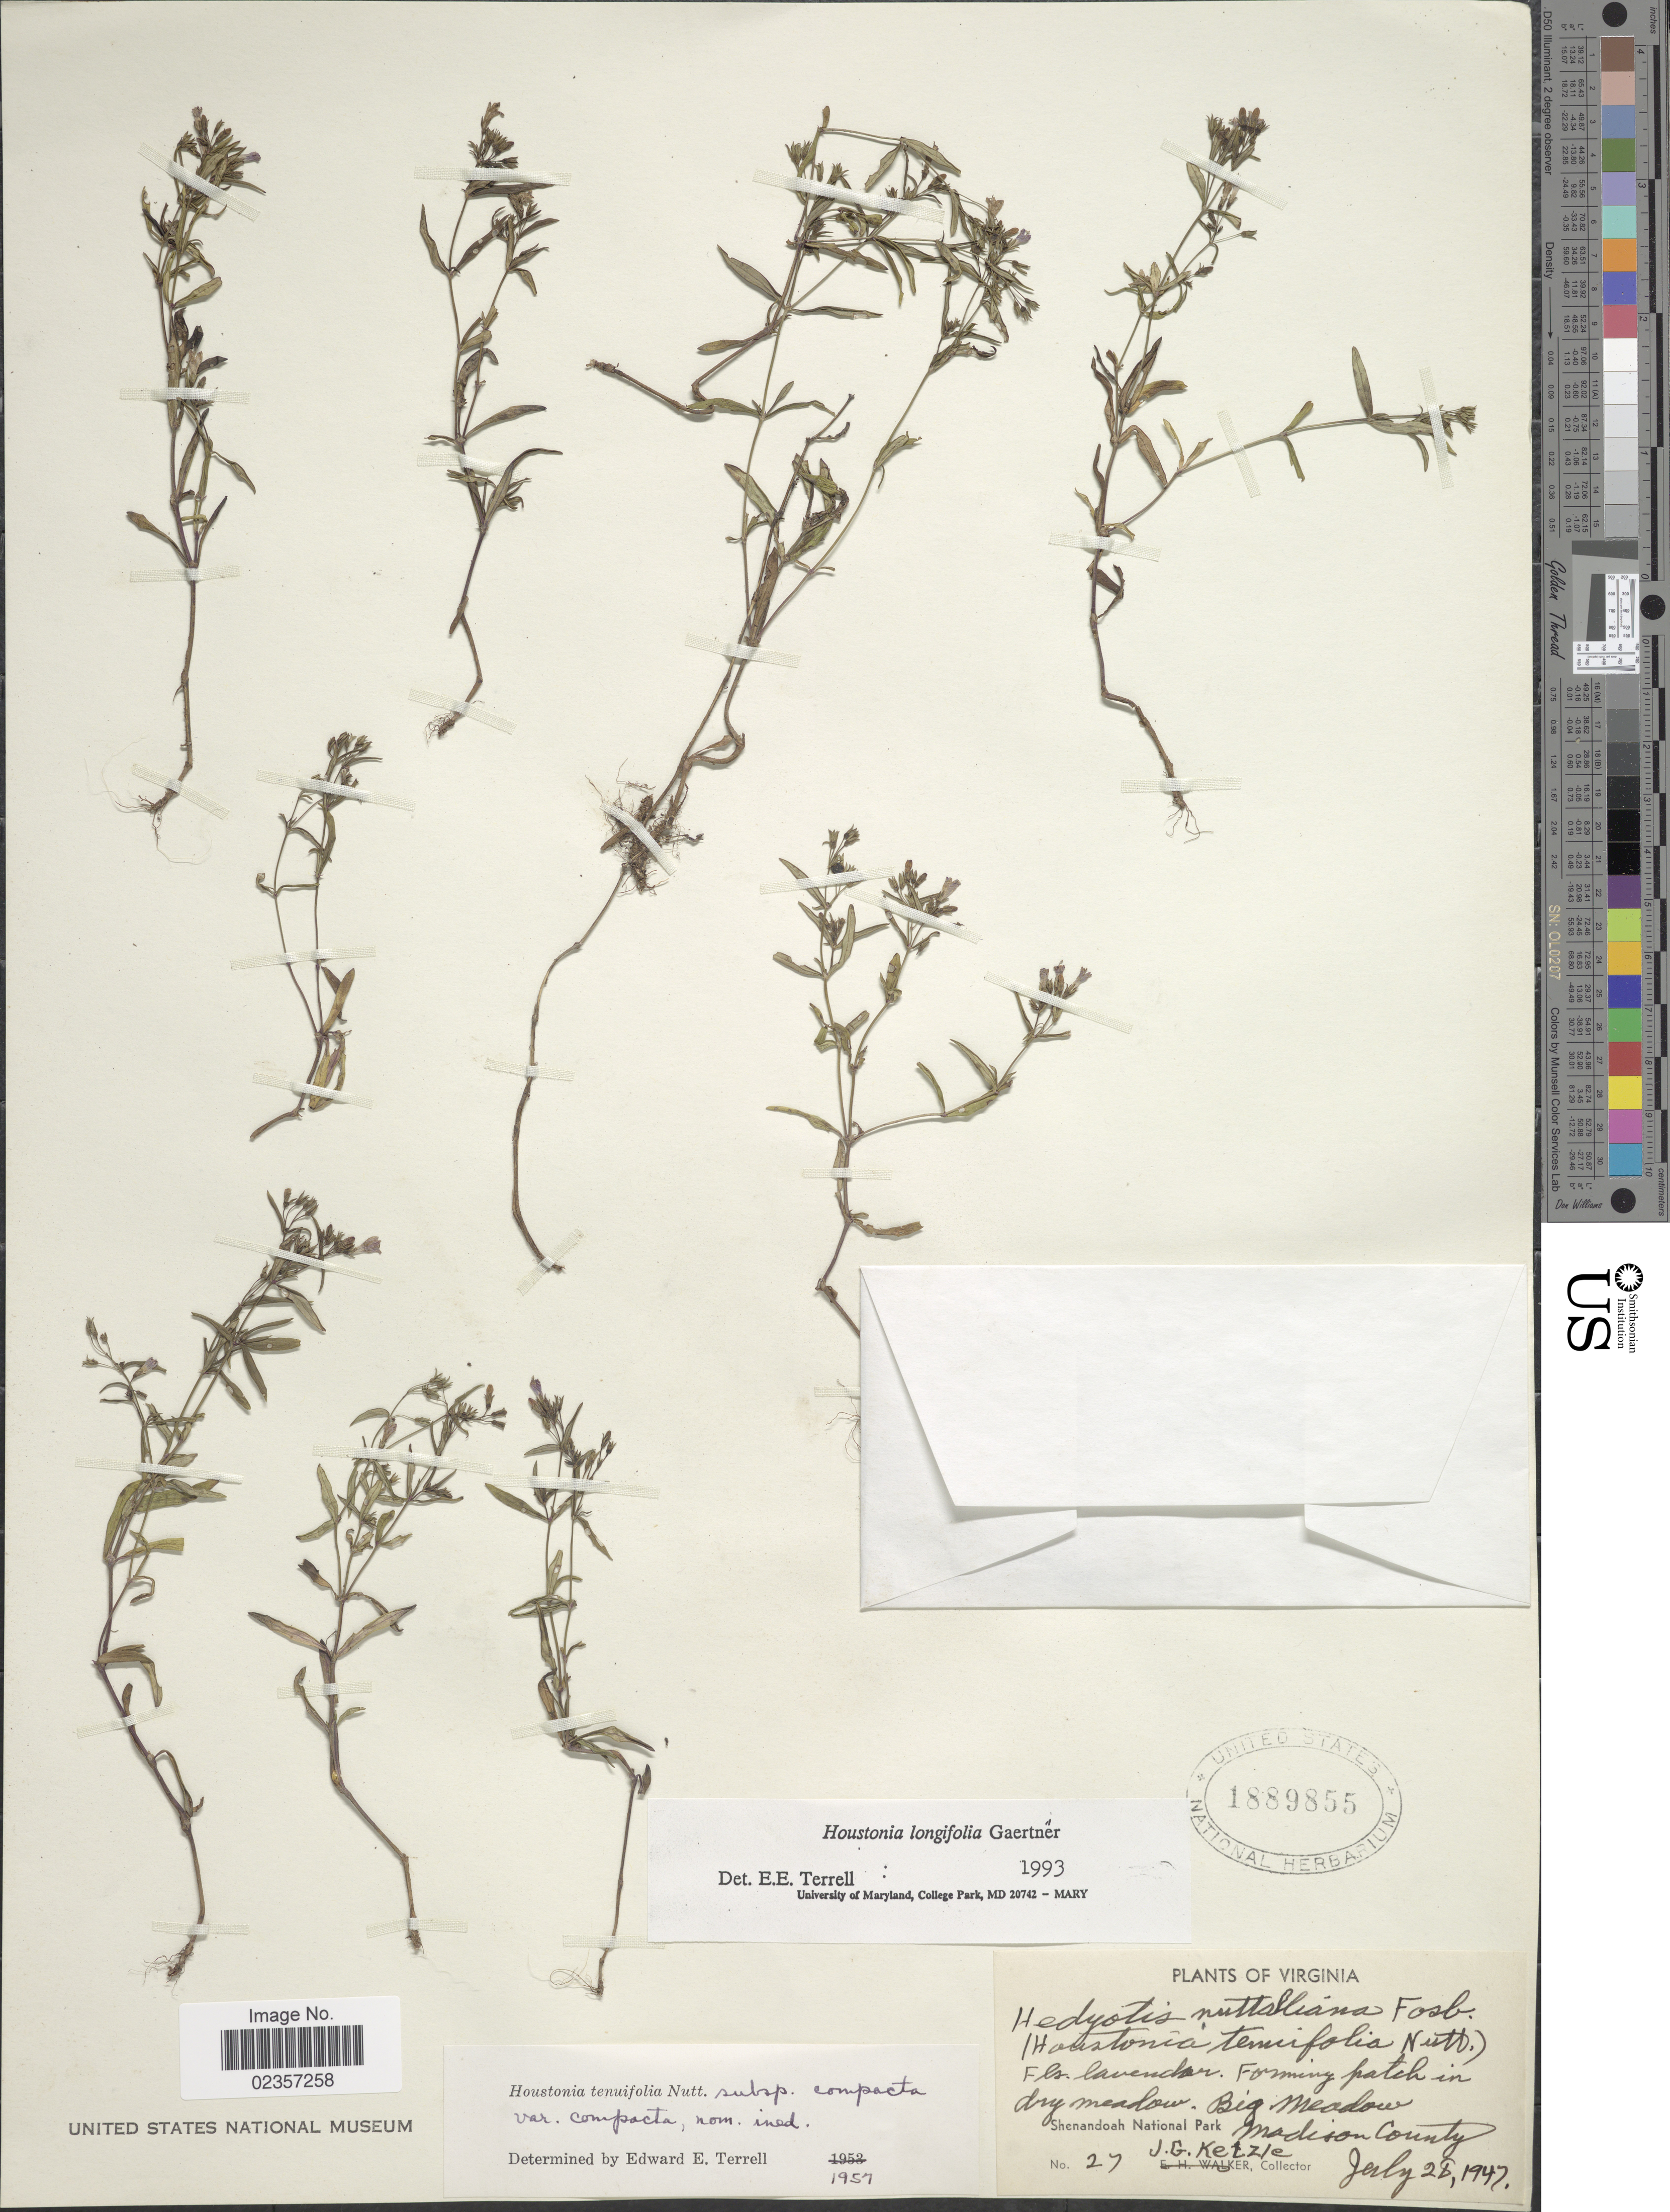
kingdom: Plantae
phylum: Tracheophyta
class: Magnoliopsida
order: Gentianales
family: Rubiaceae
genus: Houstonia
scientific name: Houstonia longifolia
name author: Gaertn.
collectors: J. Ketzle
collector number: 27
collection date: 1947-07-28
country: United States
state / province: Virginia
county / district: Madison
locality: Shenandoah National Park, Madison County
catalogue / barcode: US 1889855